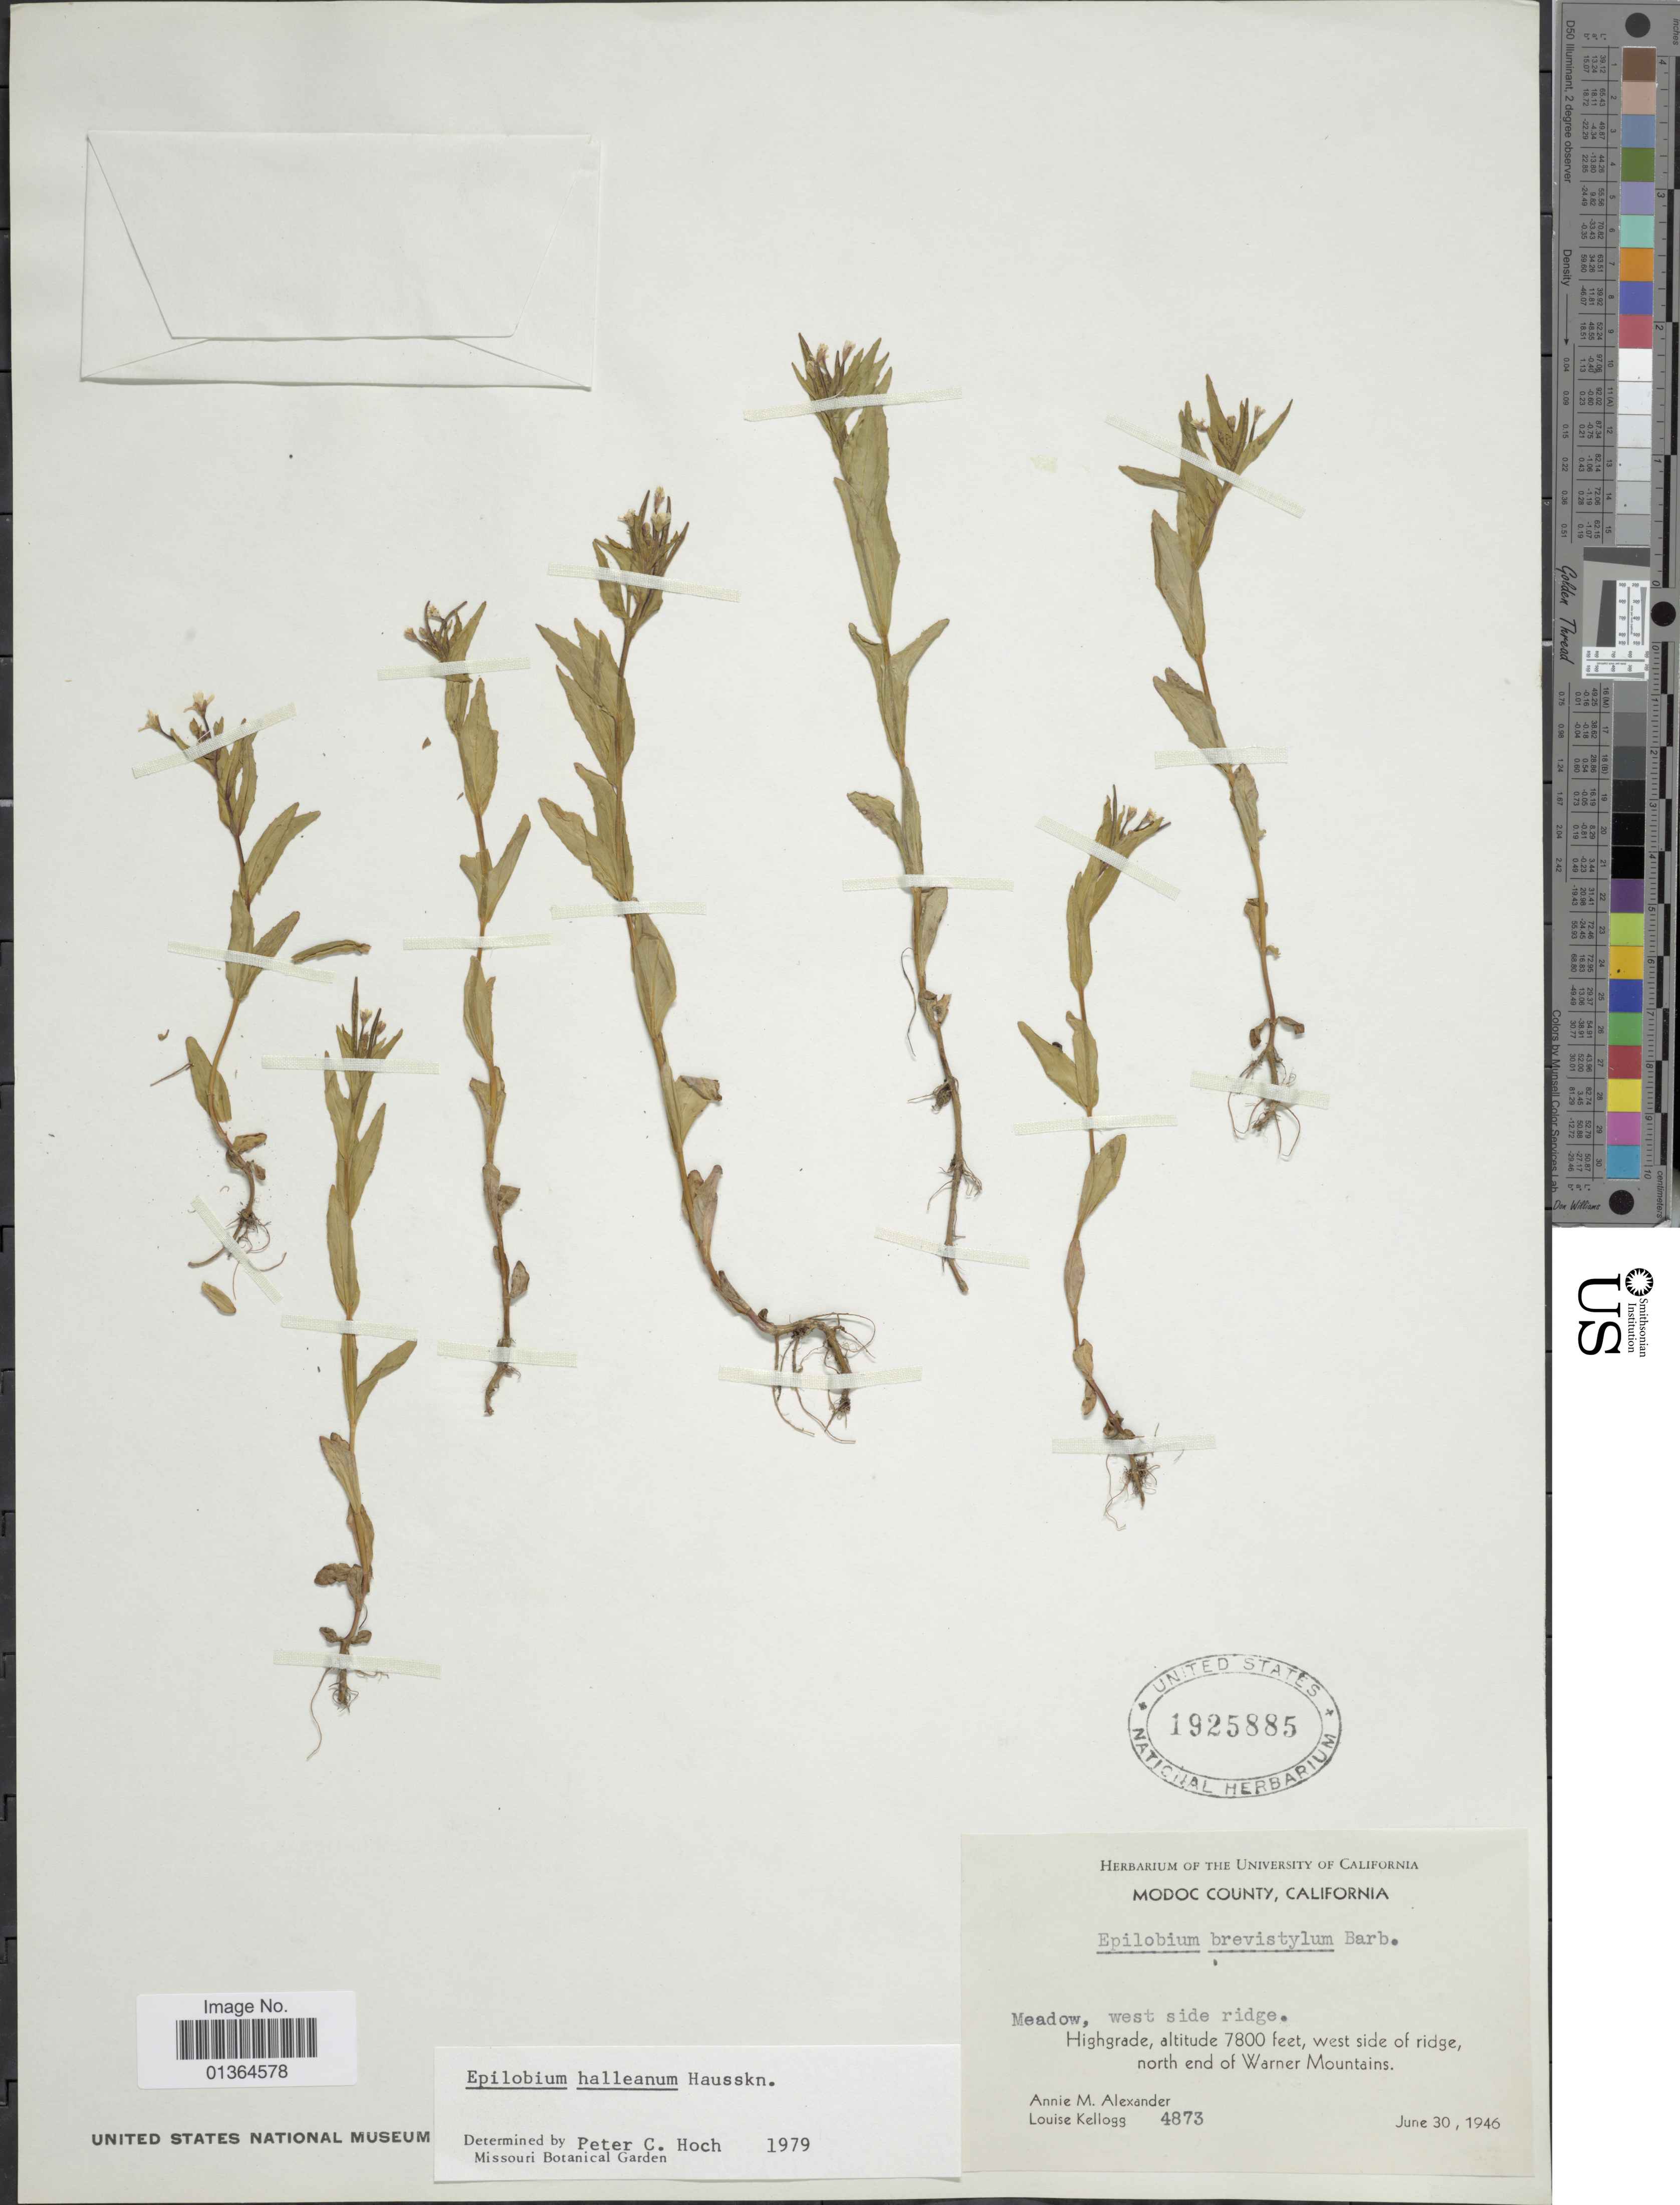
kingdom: Plantae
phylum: Tracheophyta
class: Magnoliopsida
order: Myrtales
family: Onagraceae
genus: Epilobium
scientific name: Epilobium hallianum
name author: Hausskn.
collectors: A. M. Alexander & L. Kellogg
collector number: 4873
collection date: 1946-06-30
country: United States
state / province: California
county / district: Modoc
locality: Modoc County. Highgrade, west side of ridge, North end of Warner Mountains.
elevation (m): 2377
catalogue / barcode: US 1925885